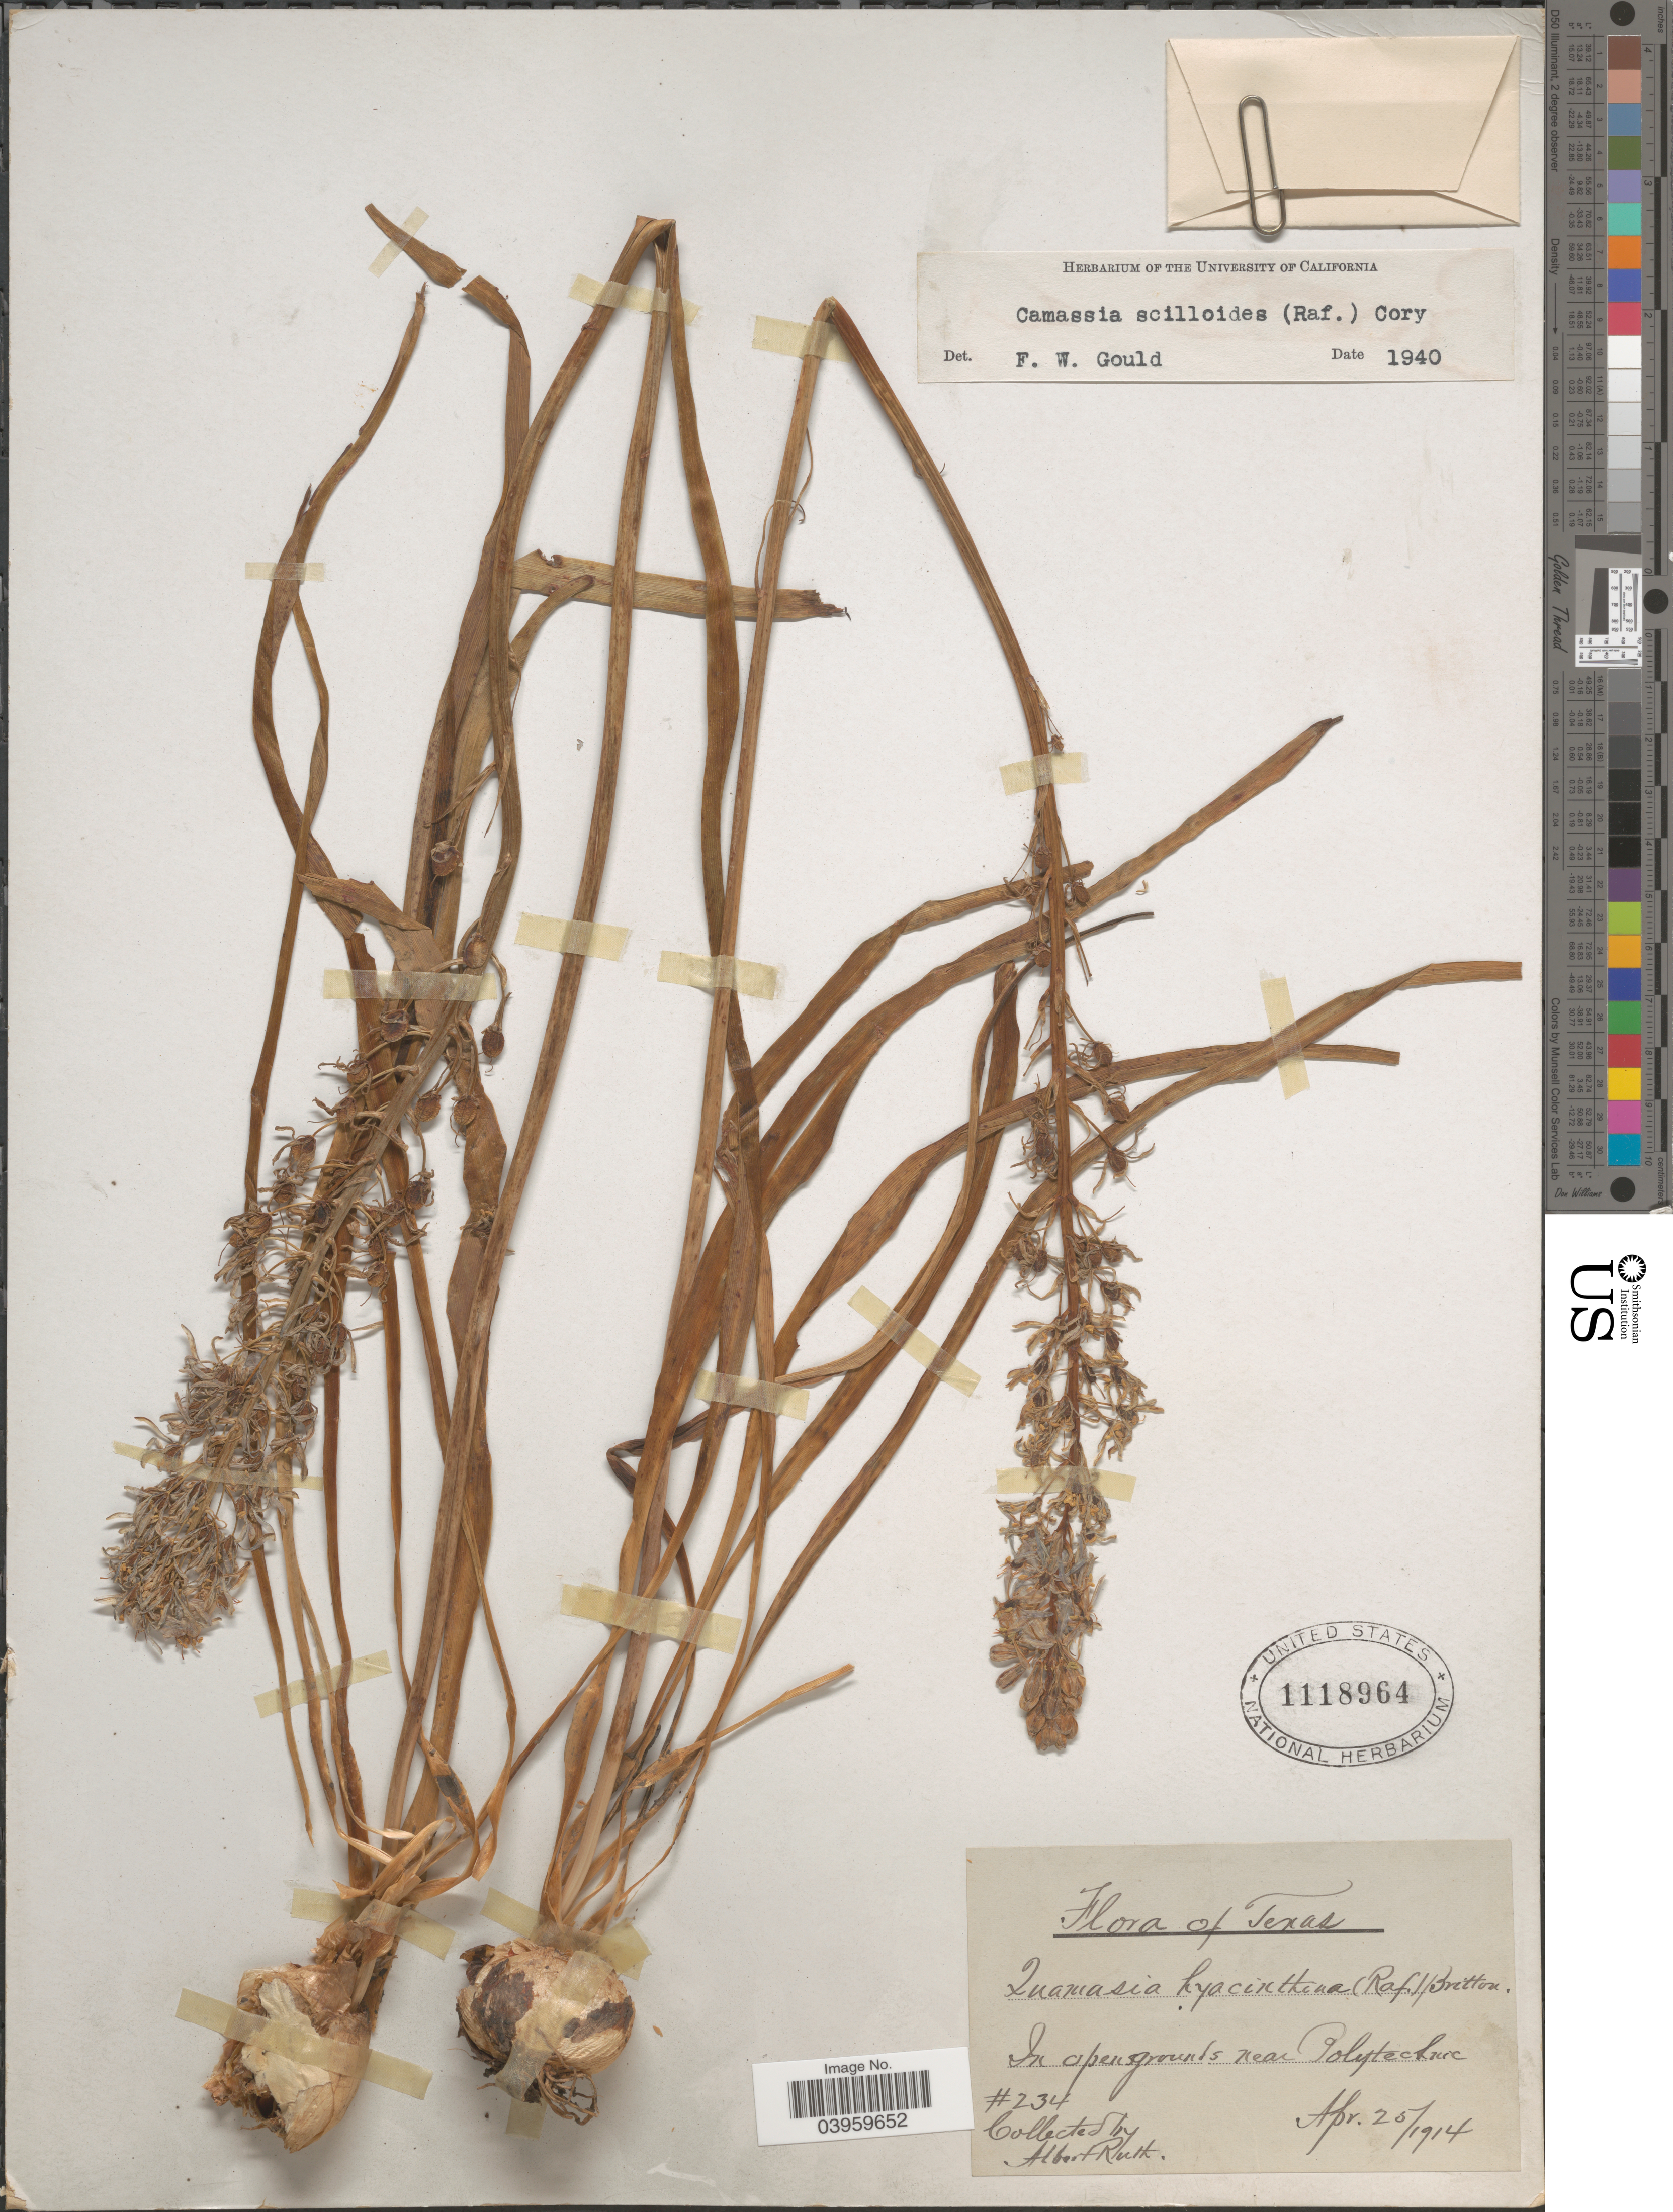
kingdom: Plantae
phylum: Tracheophyta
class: Liliopsida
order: Asparagales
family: Asparagaceae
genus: Camassia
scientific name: Camassia scilloides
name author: (Raf.) Cory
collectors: A. Ruth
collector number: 234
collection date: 1914-04-25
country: United States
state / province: Texas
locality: In open grounds near Polytechnic.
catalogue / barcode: US 1118964